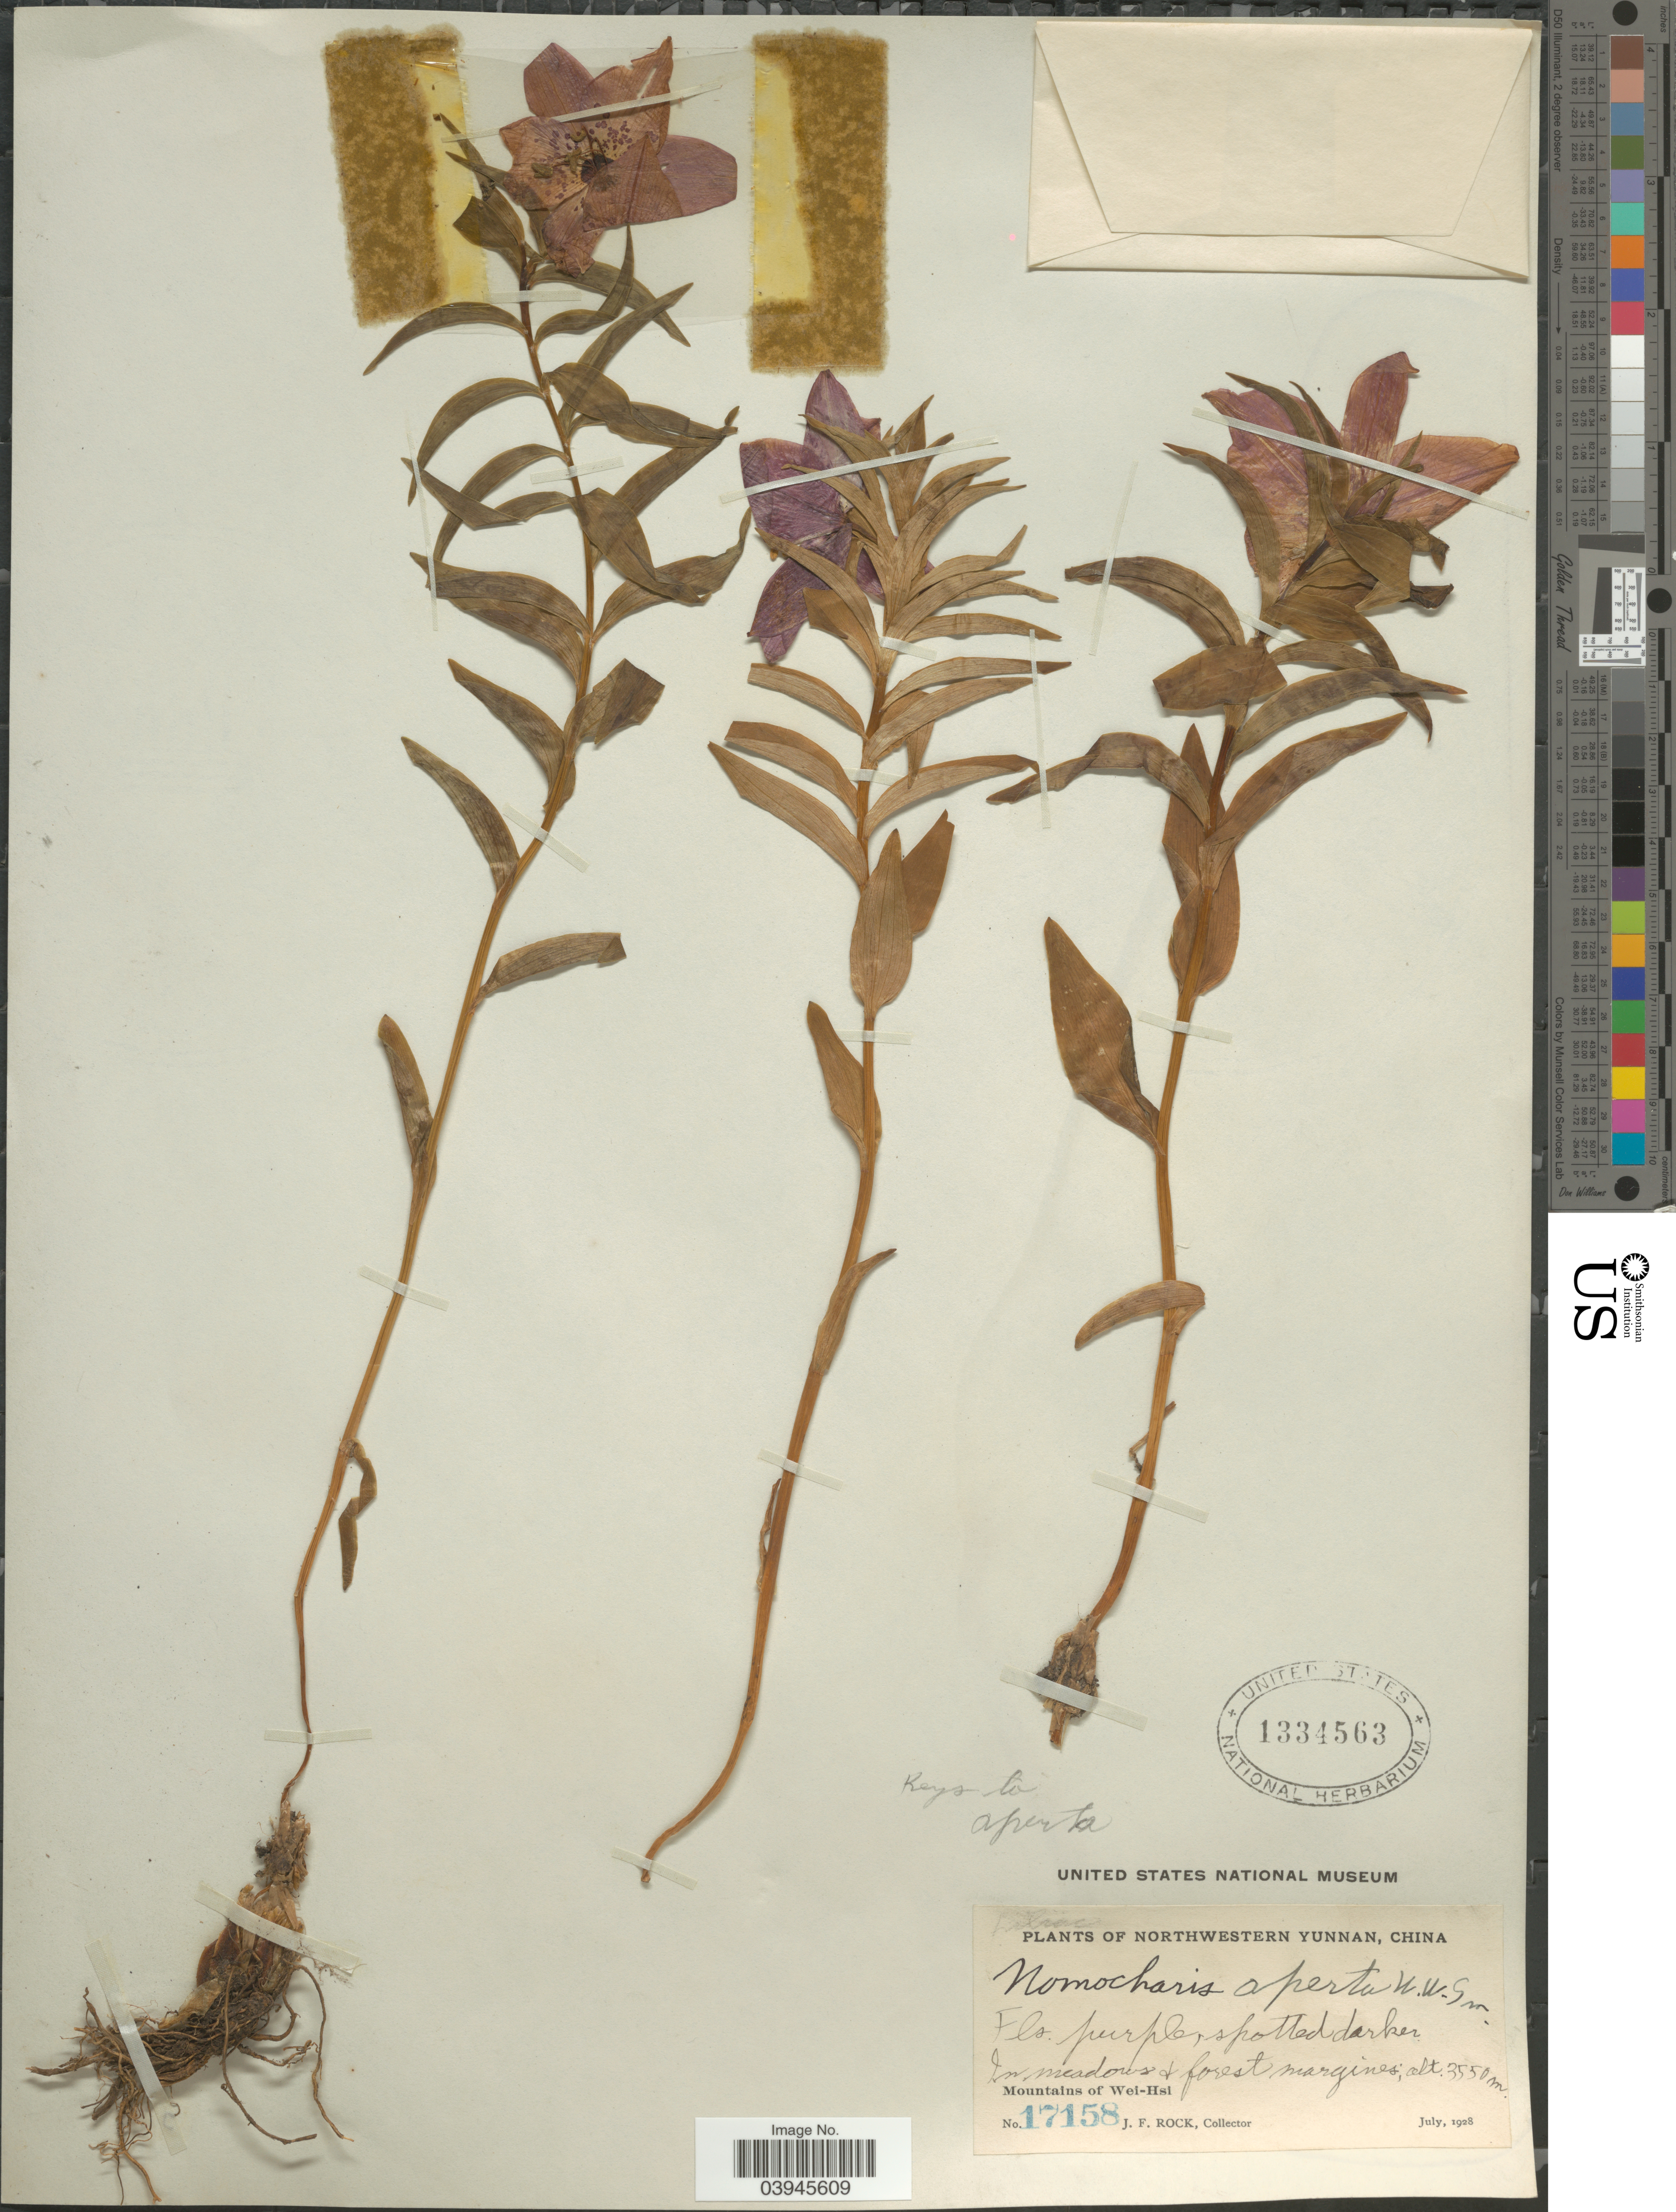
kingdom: Plantae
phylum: Tracheophyta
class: Liliopsida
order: Liliales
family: Liliaceae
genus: Lilium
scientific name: Lilium apertum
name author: Franch.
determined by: Strong, Mark T., (BOT), Smithsonian Institution - National Museum of Natural History (UNITED STATES)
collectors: J. Rock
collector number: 17158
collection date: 1928-07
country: China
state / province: Yunnan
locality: Northwestern Yunnan. In meadows + forest margines; Mountains of Wei-Hsi.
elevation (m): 3550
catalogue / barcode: US 1334563